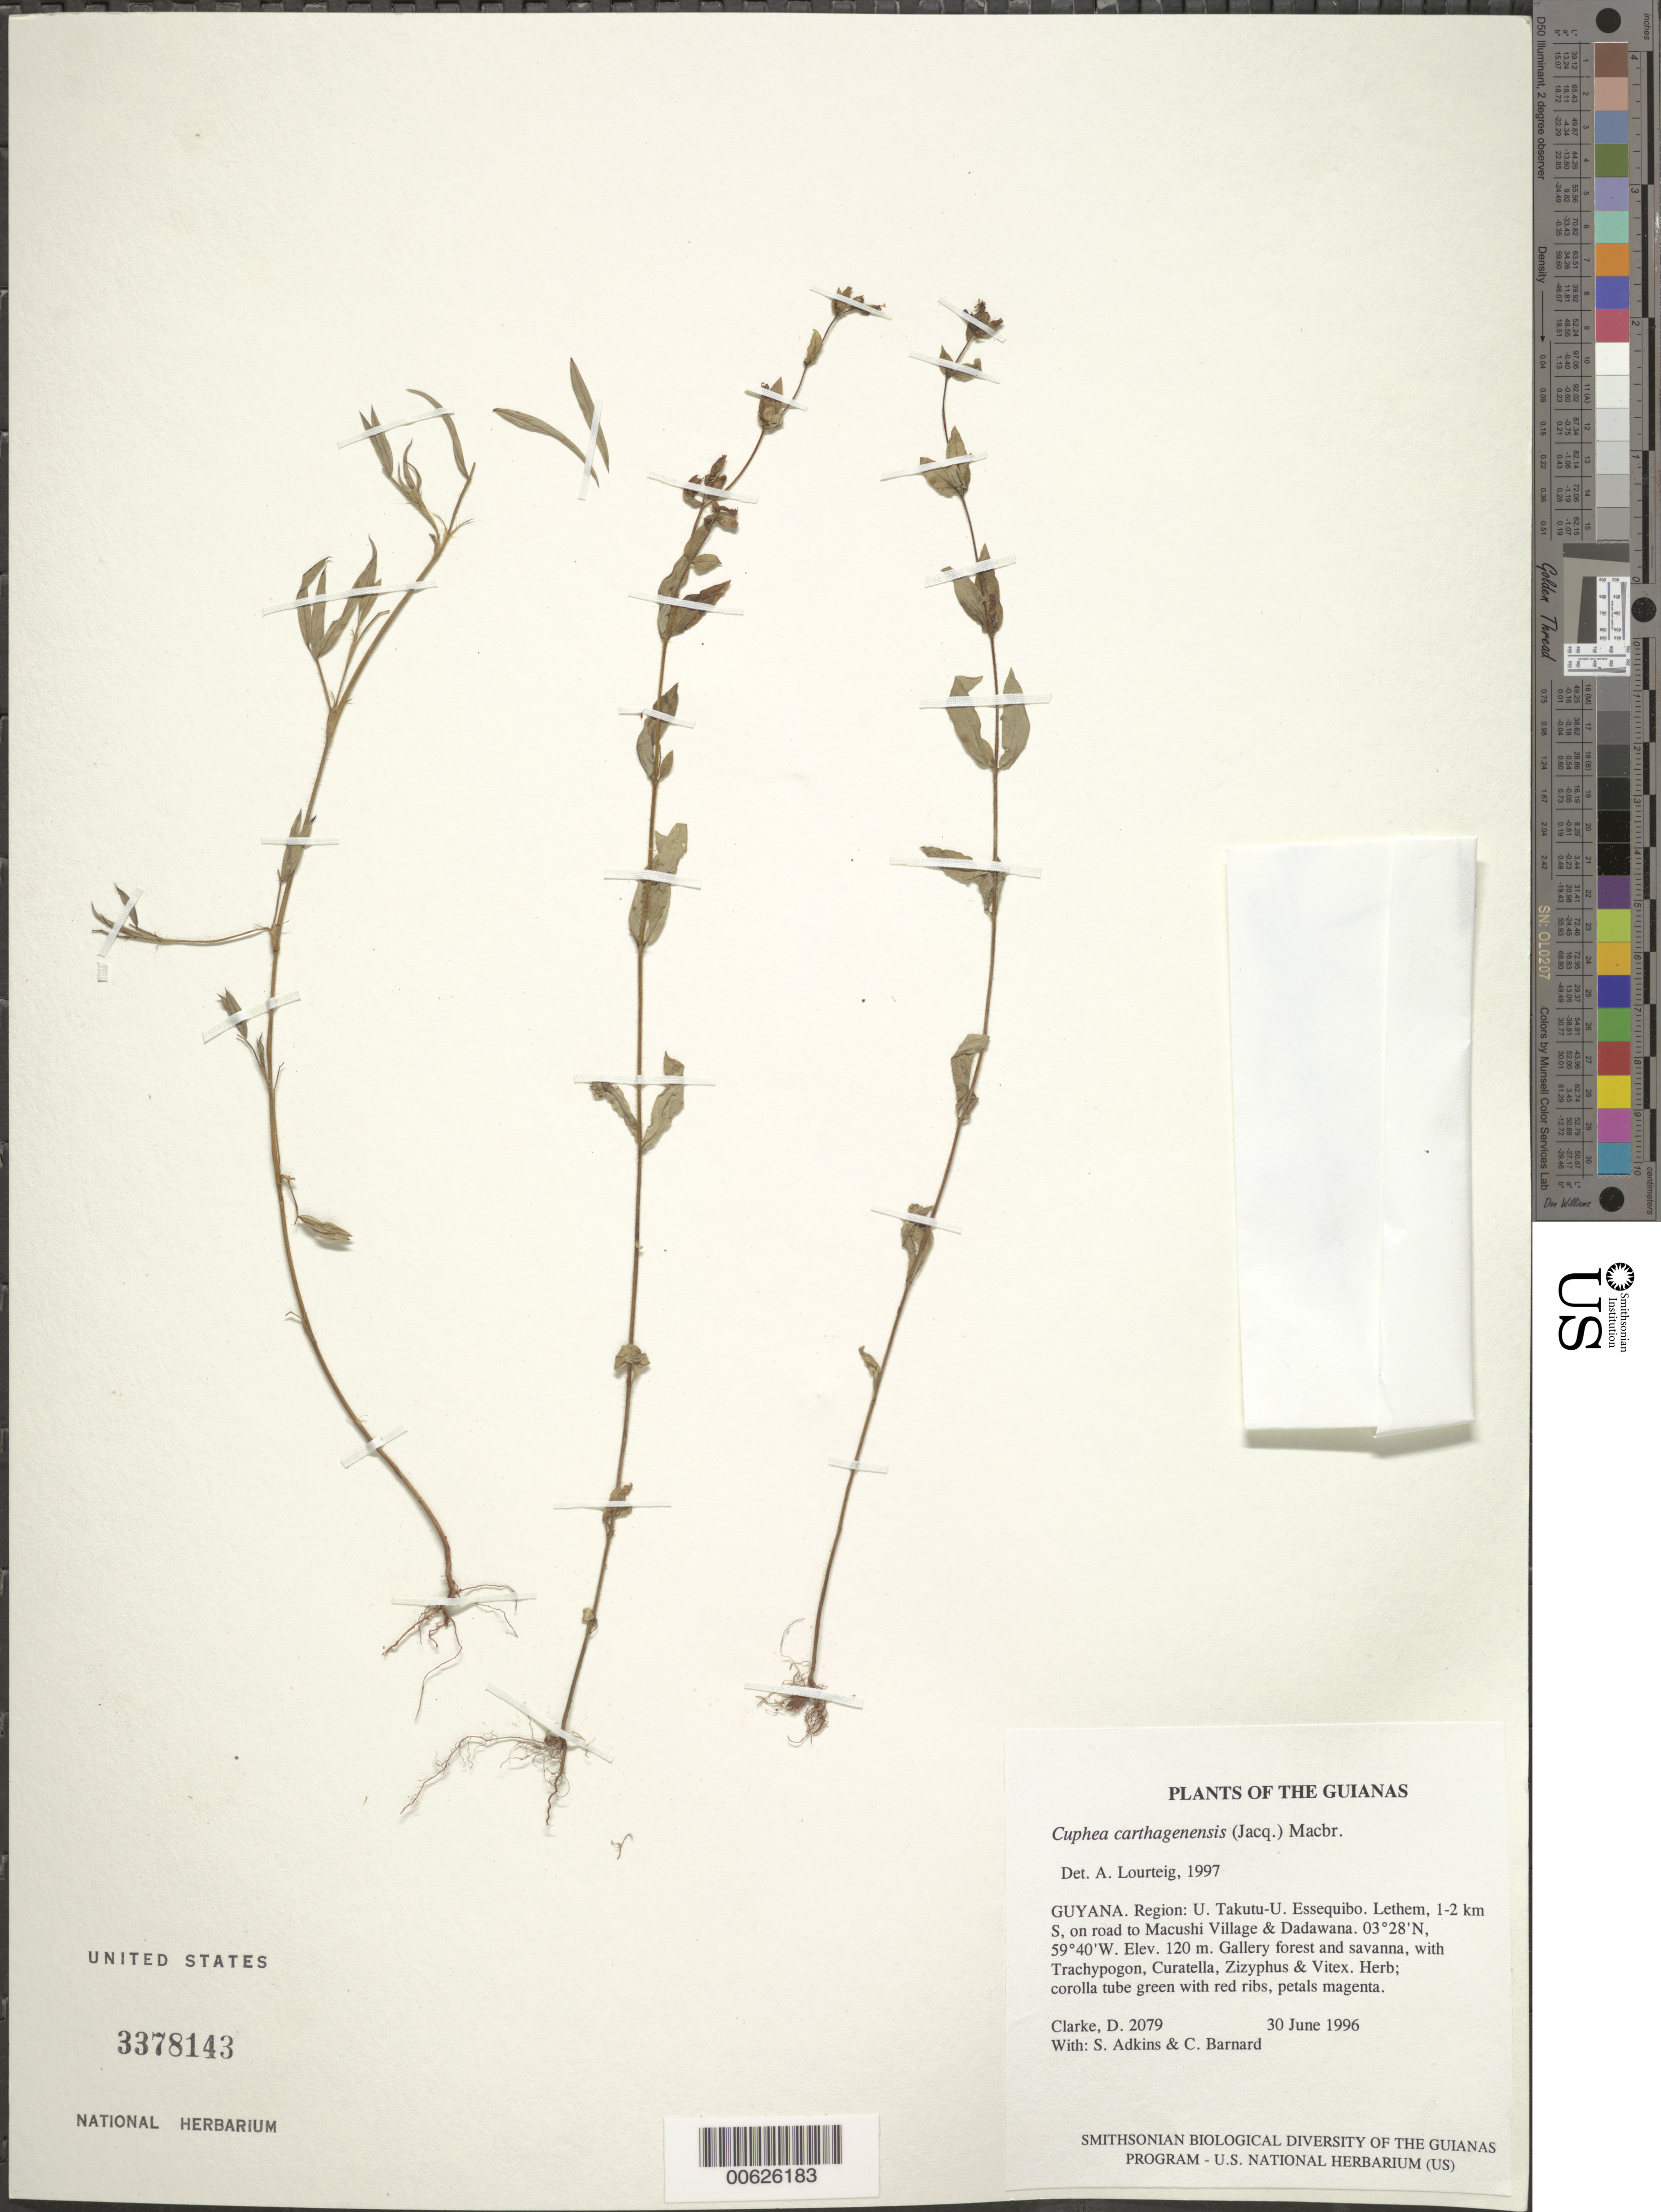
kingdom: Plantae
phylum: Tracheophyta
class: Magnoliopsida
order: Myrtales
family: Lythraceae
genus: Cuphea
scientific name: Cuphea carthagenensis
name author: (Jacq.) J.F. Macbr.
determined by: Lourteig, A.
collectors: H. D. Clarke, S. Adkins & C. Bernard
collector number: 2079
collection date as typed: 30 June 1996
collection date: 1996-06-30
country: Guyana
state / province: U. Takutu-U. Essequibo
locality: Lethem, 1-2 km S, on road to Macushi Village & Dadawana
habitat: Gallery forest and savanna, with Trachypogon, Curatella, Zizyphus & Vitex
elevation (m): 120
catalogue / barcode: US 3378143